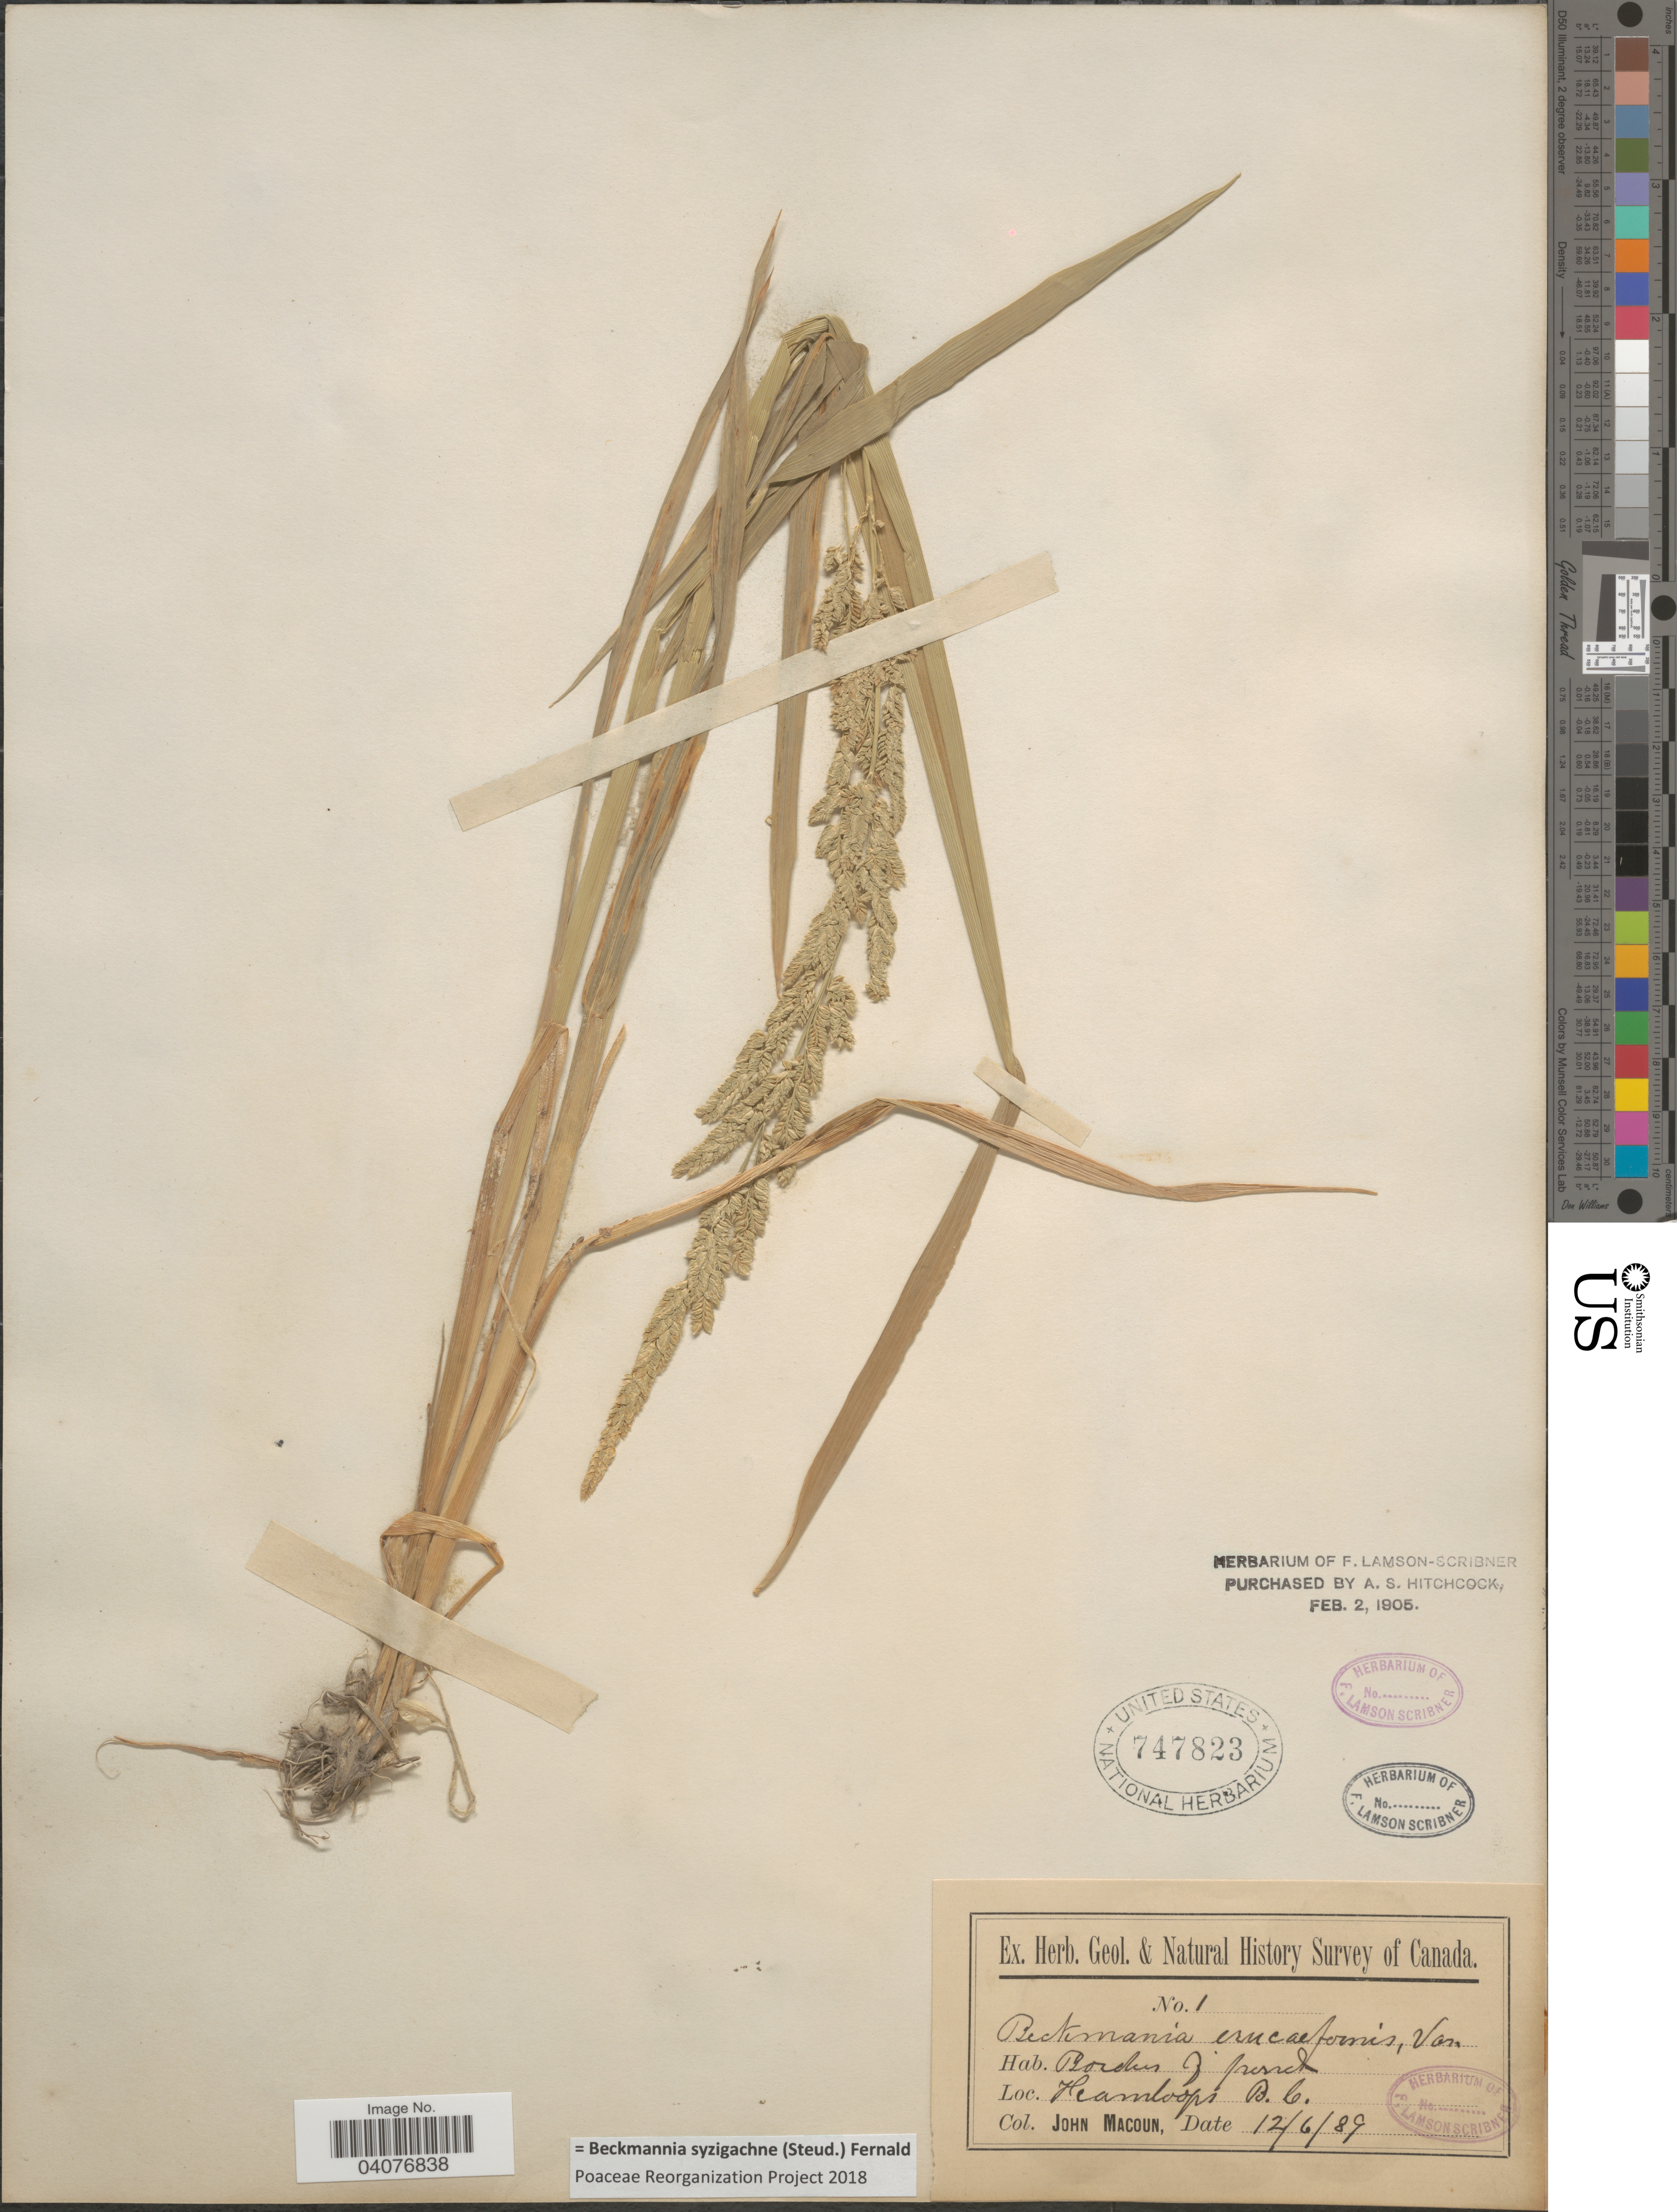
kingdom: Plantae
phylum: Tracheophyta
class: Liliopsida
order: Poales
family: Poaceae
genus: Beckmannia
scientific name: Beckmannia syzigachne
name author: (Steud.) Fernald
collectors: J. Macoun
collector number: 1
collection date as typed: Transcribed d/m/y: 12/6/89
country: Canada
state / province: British Columbia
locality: Herb. Geol. & Natural History Survey of Canada. Borders of pond. Heamloops.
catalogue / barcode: US 747823